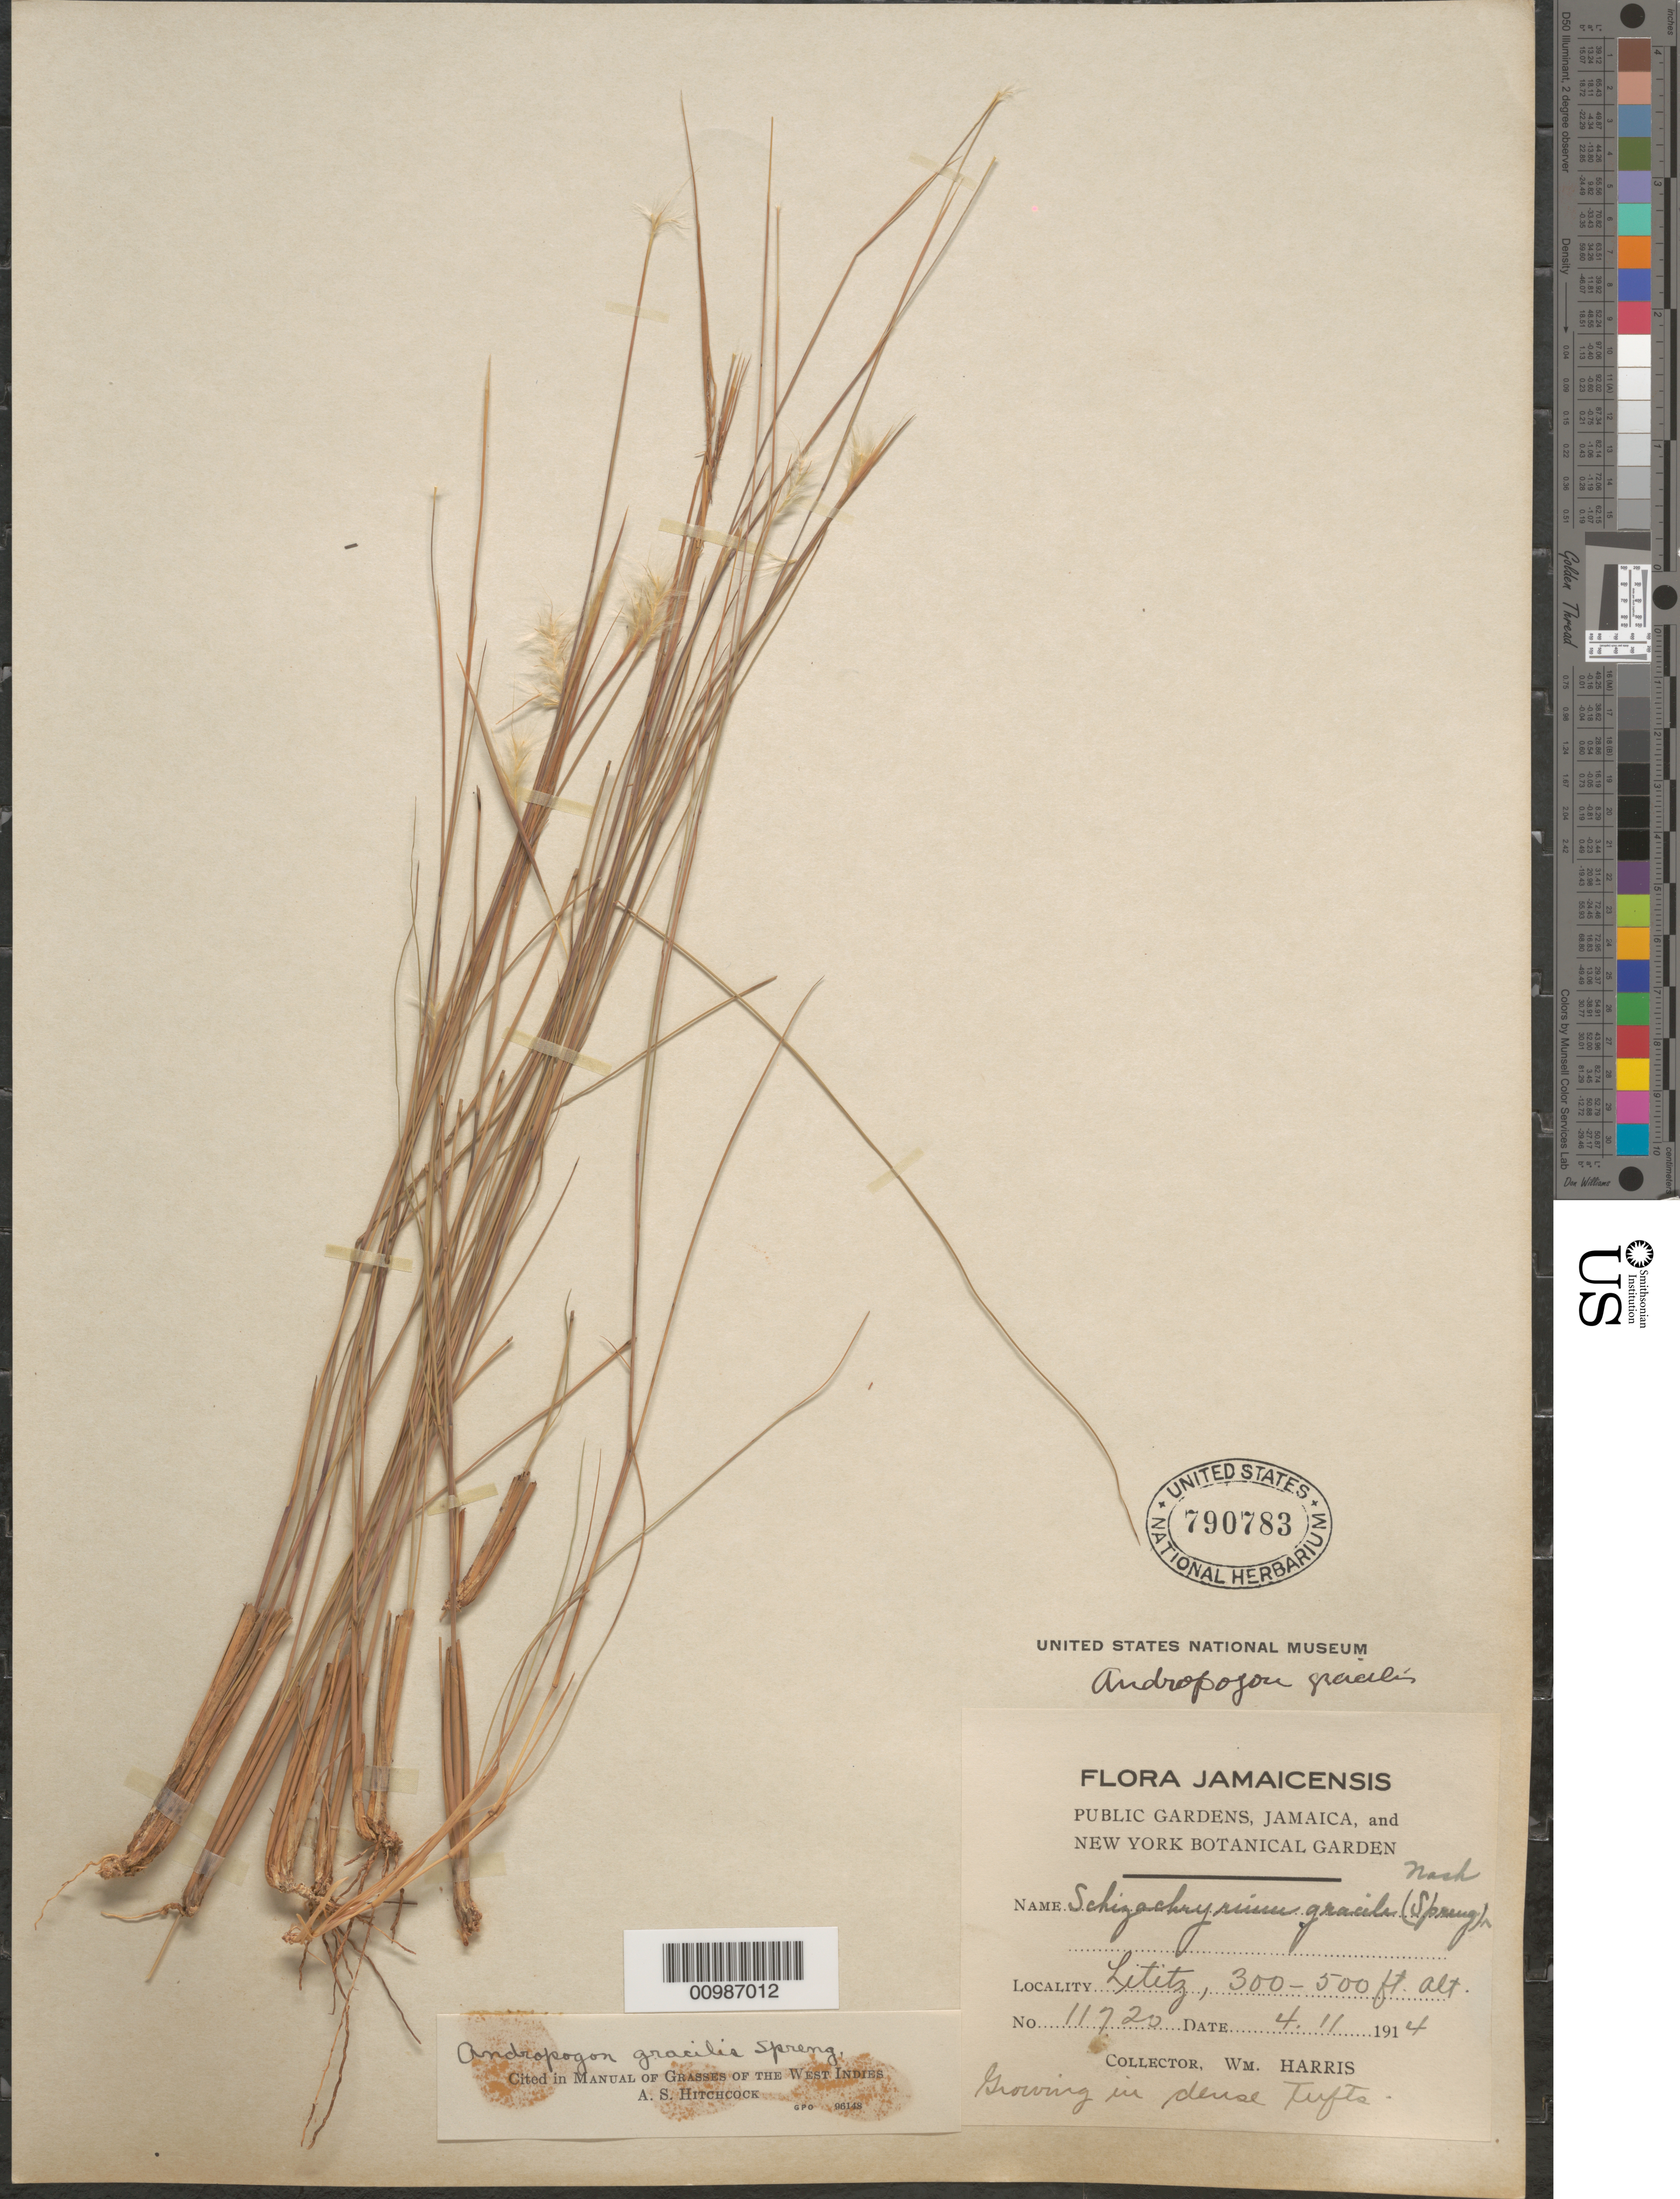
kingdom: Plantae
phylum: Tracheophyta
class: Liliopsida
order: Poales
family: Poaceae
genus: Andropogon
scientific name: Andropogon gracilis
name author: Spreng.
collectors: W. H. Harris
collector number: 11720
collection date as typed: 11 Apr 1914 or 04 Nov 1914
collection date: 1914-04-11 or 1914-11-04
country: Jamaica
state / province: Saint Elizabeth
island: Jamaica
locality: City: Lititz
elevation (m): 91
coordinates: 0 N, 0 E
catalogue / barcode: US 790783